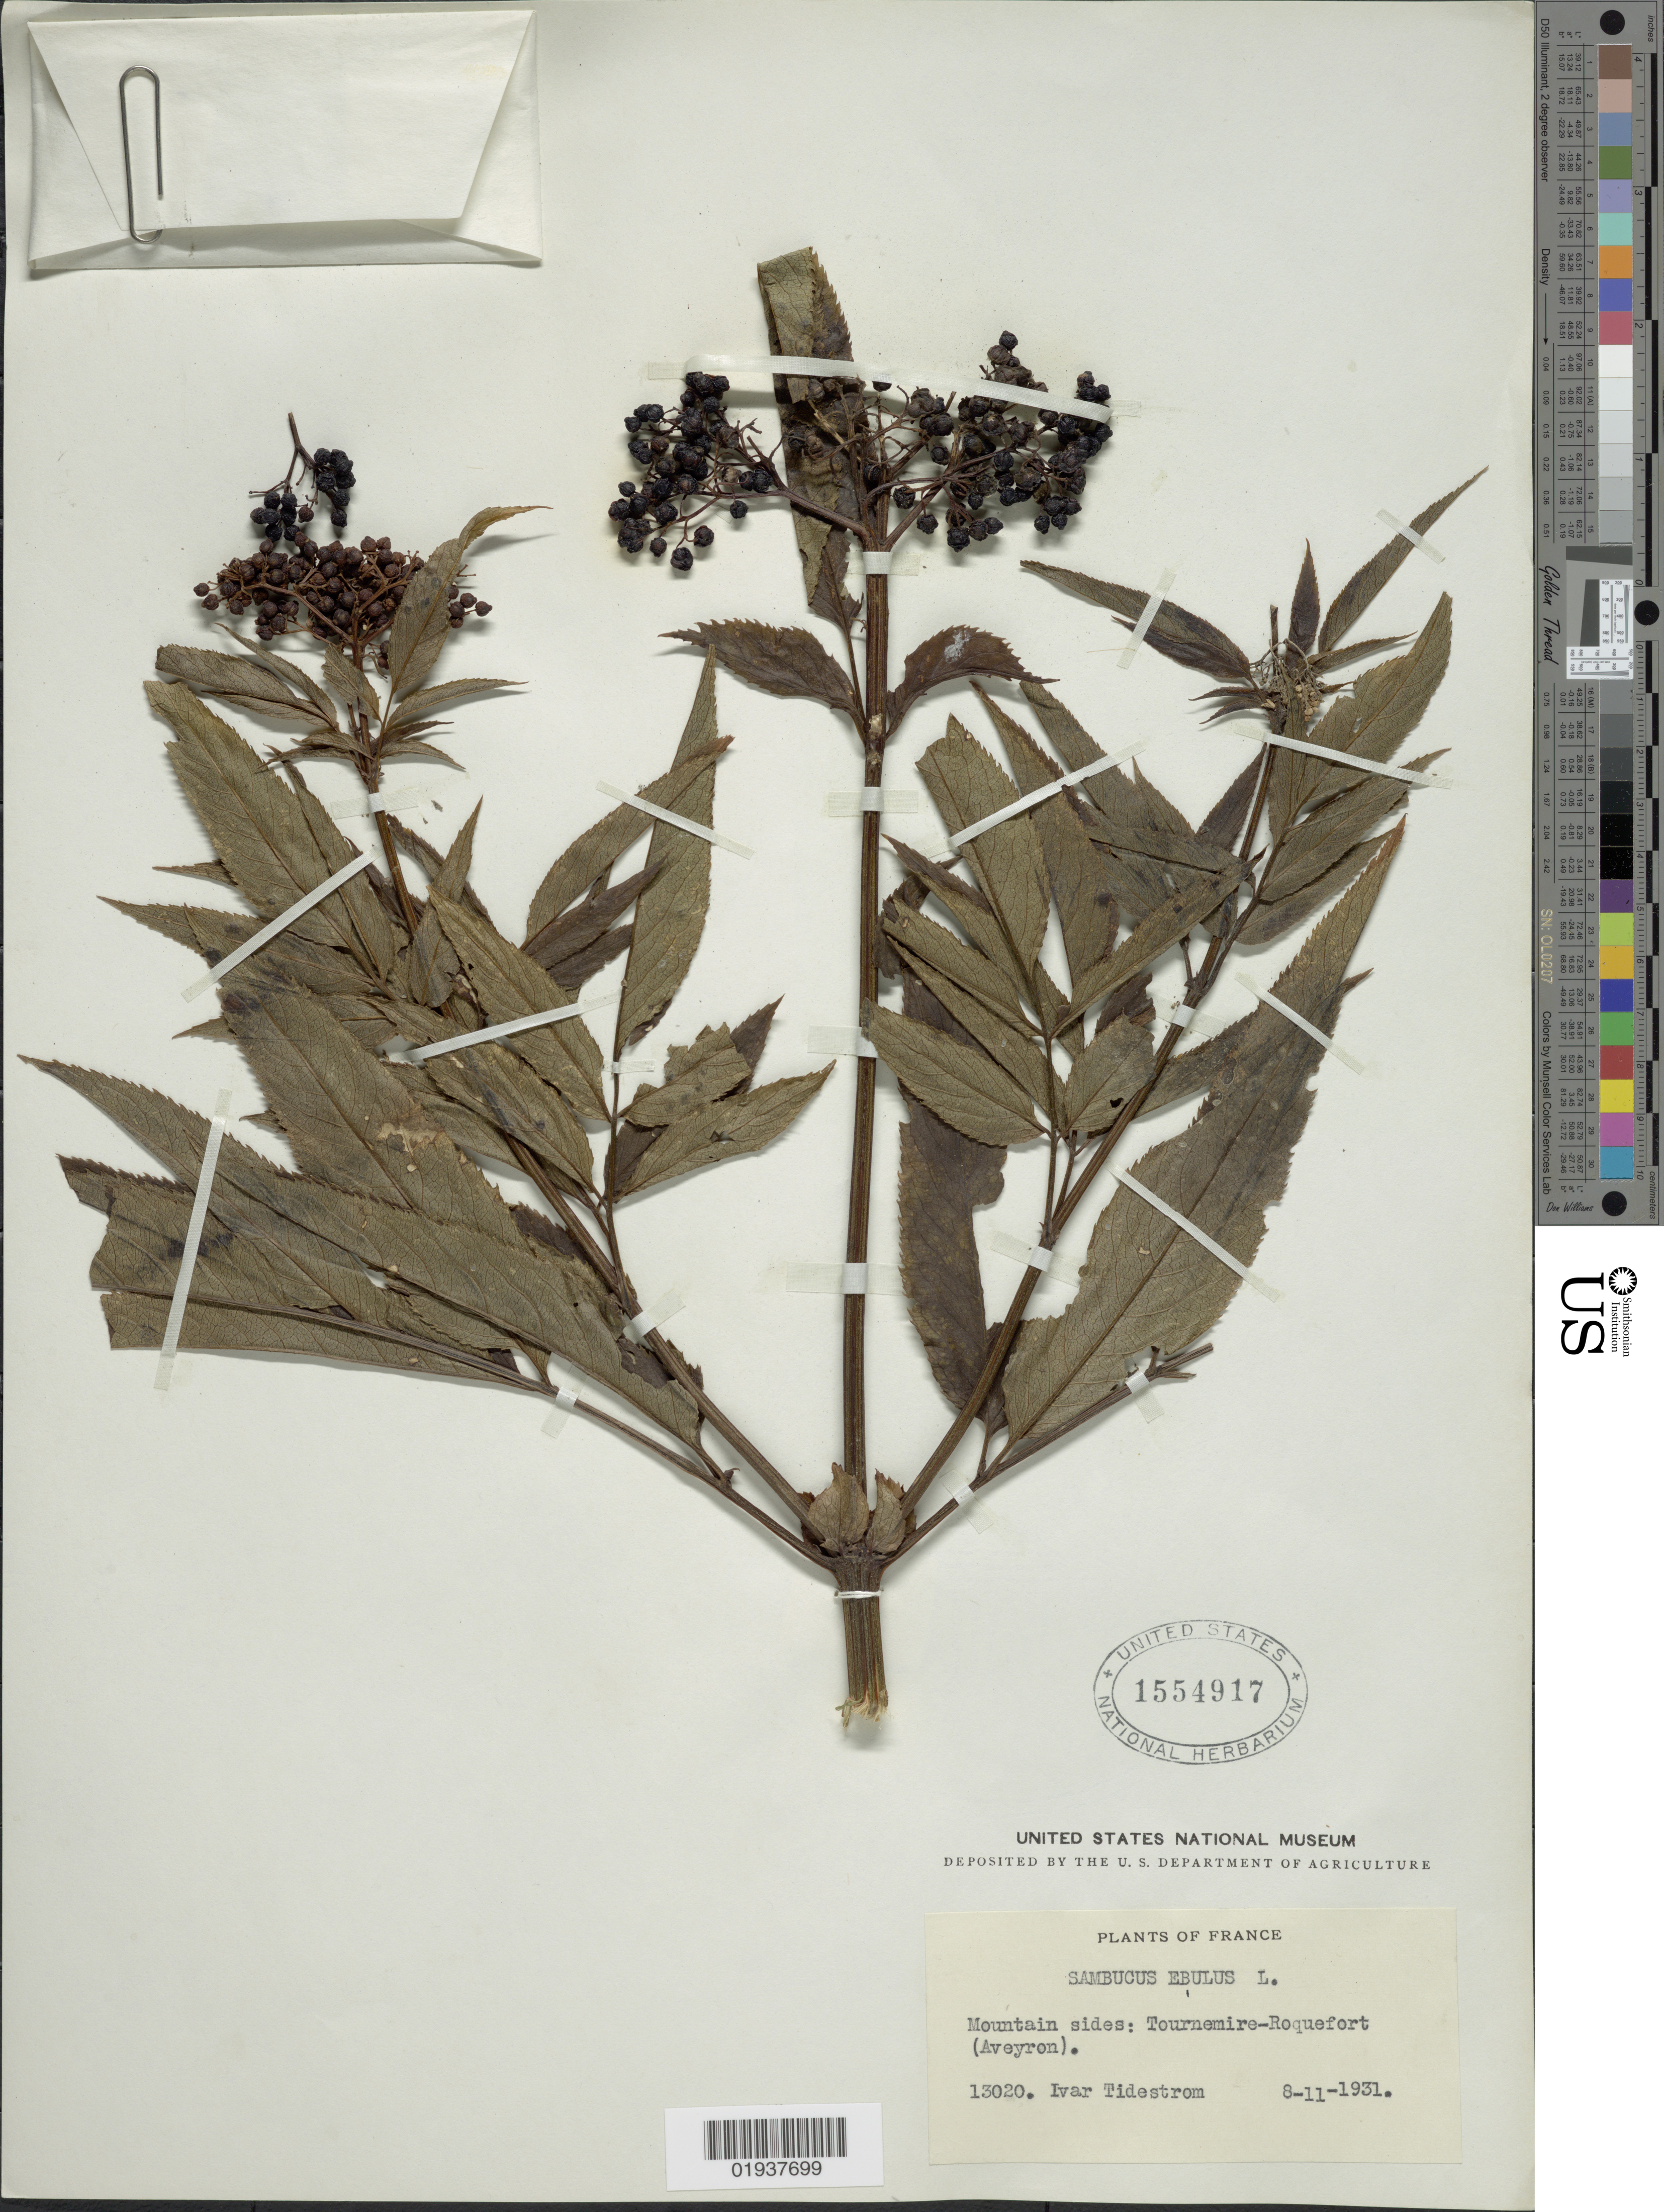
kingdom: Plantae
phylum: Tracheophyta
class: Magnoliopsida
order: Dipsacales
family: Viburnaceae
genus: Sambucus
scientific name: Sambucus ebulus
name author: L.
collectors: I. F. Tidestrom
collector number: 13020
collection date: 1931-11-08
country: France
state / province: Occitanie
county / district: Aveyron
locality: Mountain sides: Tournemire-Roquefort (Aveyron).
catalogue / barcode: US 1554917